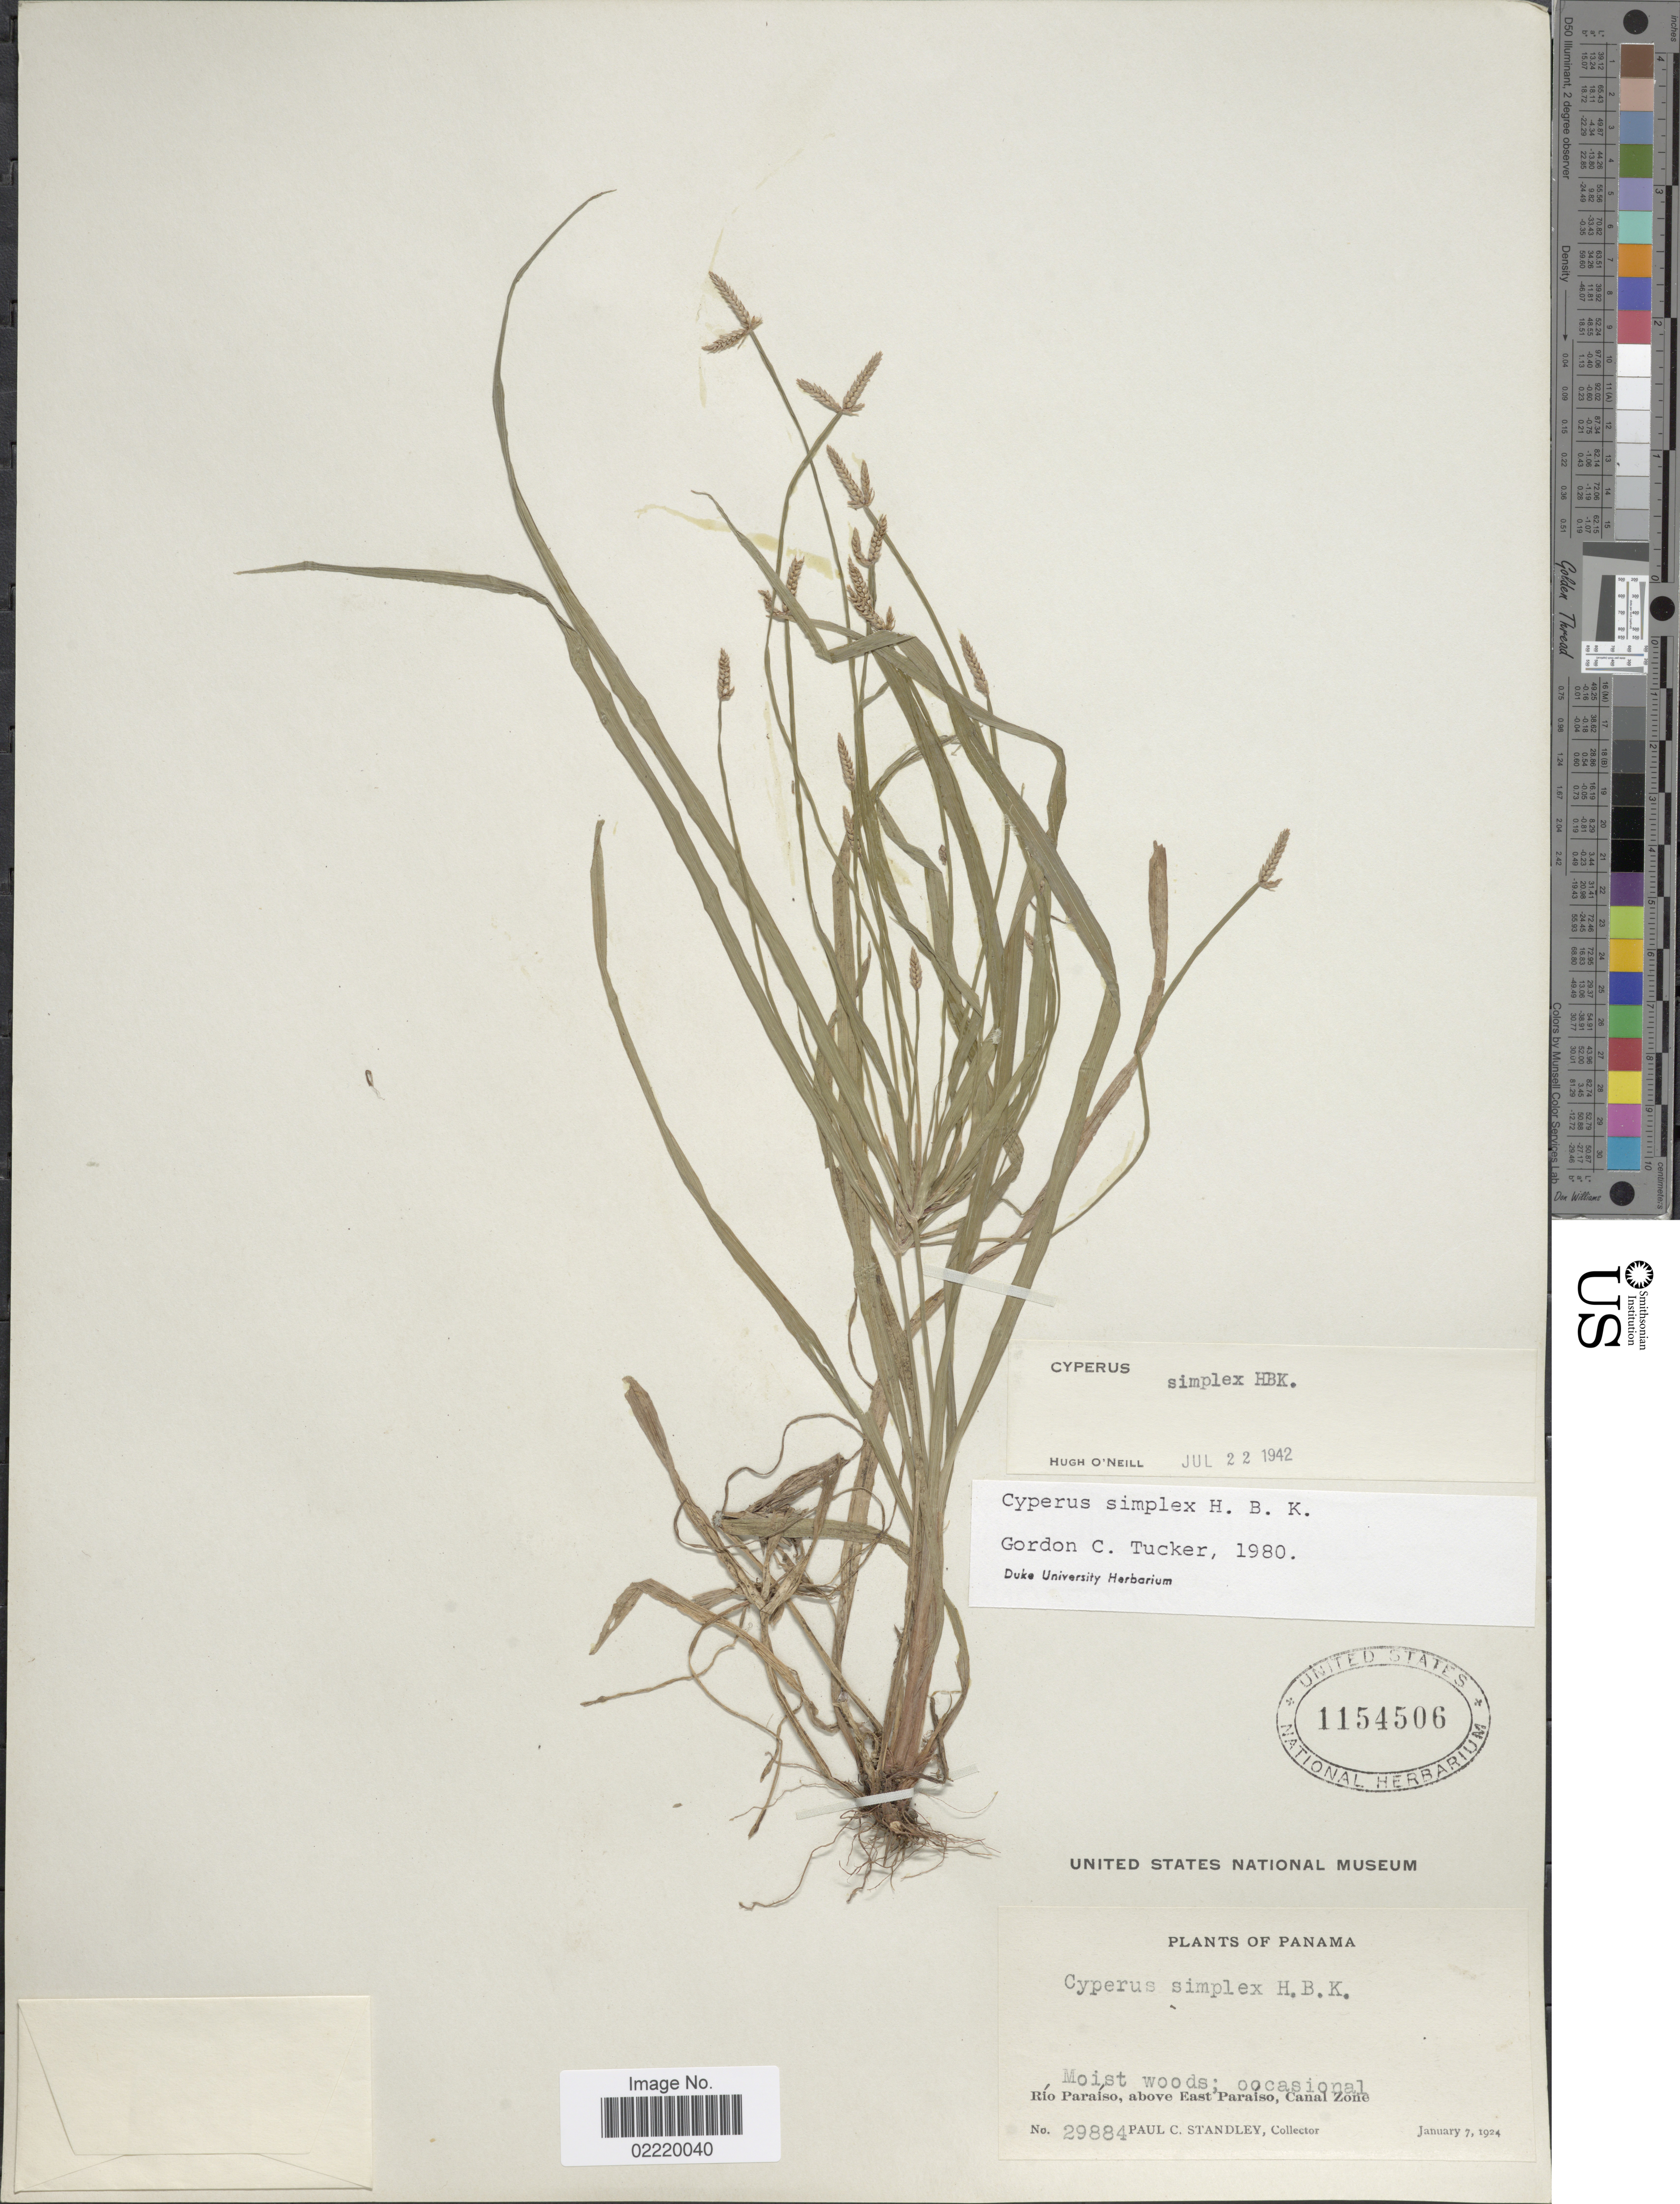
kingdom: Plantae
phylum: Tracheophyta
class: Liliopsida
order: Poales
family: Cyperaceae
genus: Cyperus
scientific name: Cyperus simplex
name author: Kunth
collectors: P. C. Standley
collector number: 29884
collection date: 1924-01-07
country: Panama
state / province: Colón / Panamá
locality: Moist woods, Rio Paraiso, above East Paraiso, Canal Zone.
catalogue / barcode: US 1154506